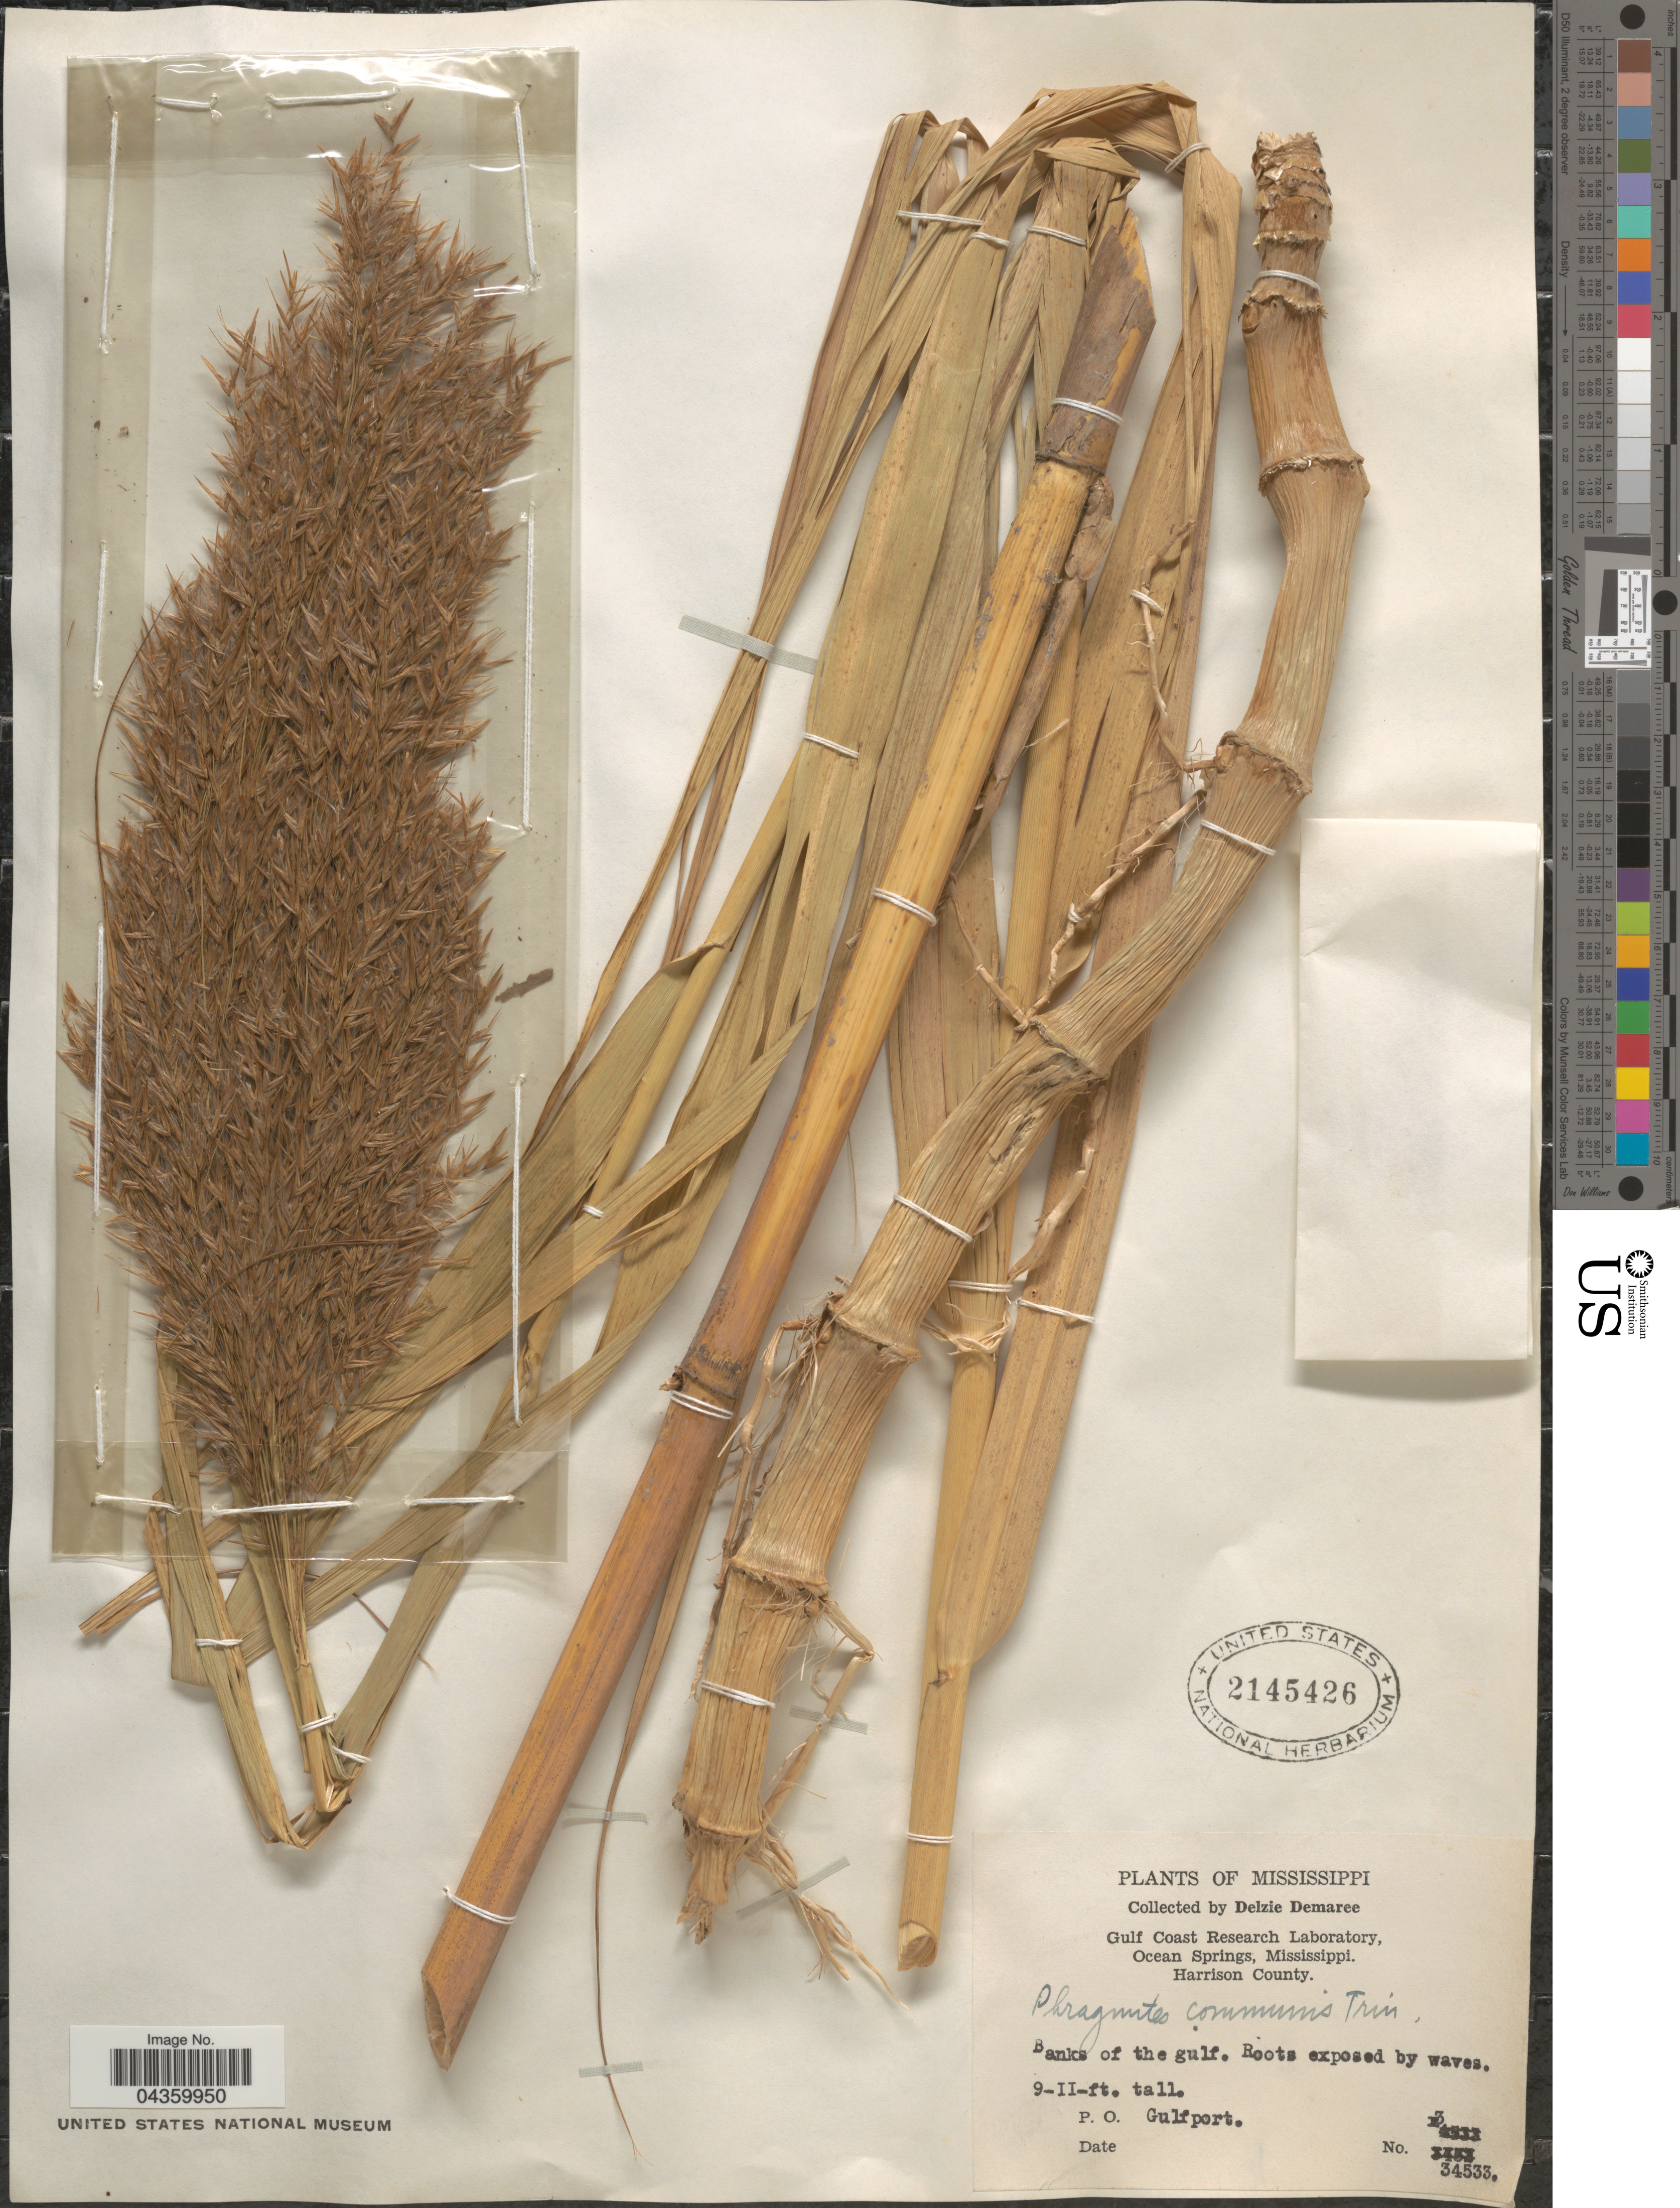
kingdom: Plantae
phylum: Tracheophyta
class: Liliopsida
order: Poales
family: Poaceae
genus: Phragmites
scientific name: Phragmites australis subsp. berlandieri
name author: (E. Fourn.) Saltonstall & Hauber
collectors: D. Demaree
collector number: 34533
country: United States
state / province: Mississippi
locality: Gulf Coast Research Laboratory, Ocean Springs, Harrison County. Banks of the golf, Roots exposed by waves. P. O. Gulfport.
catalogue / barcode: US 2145426